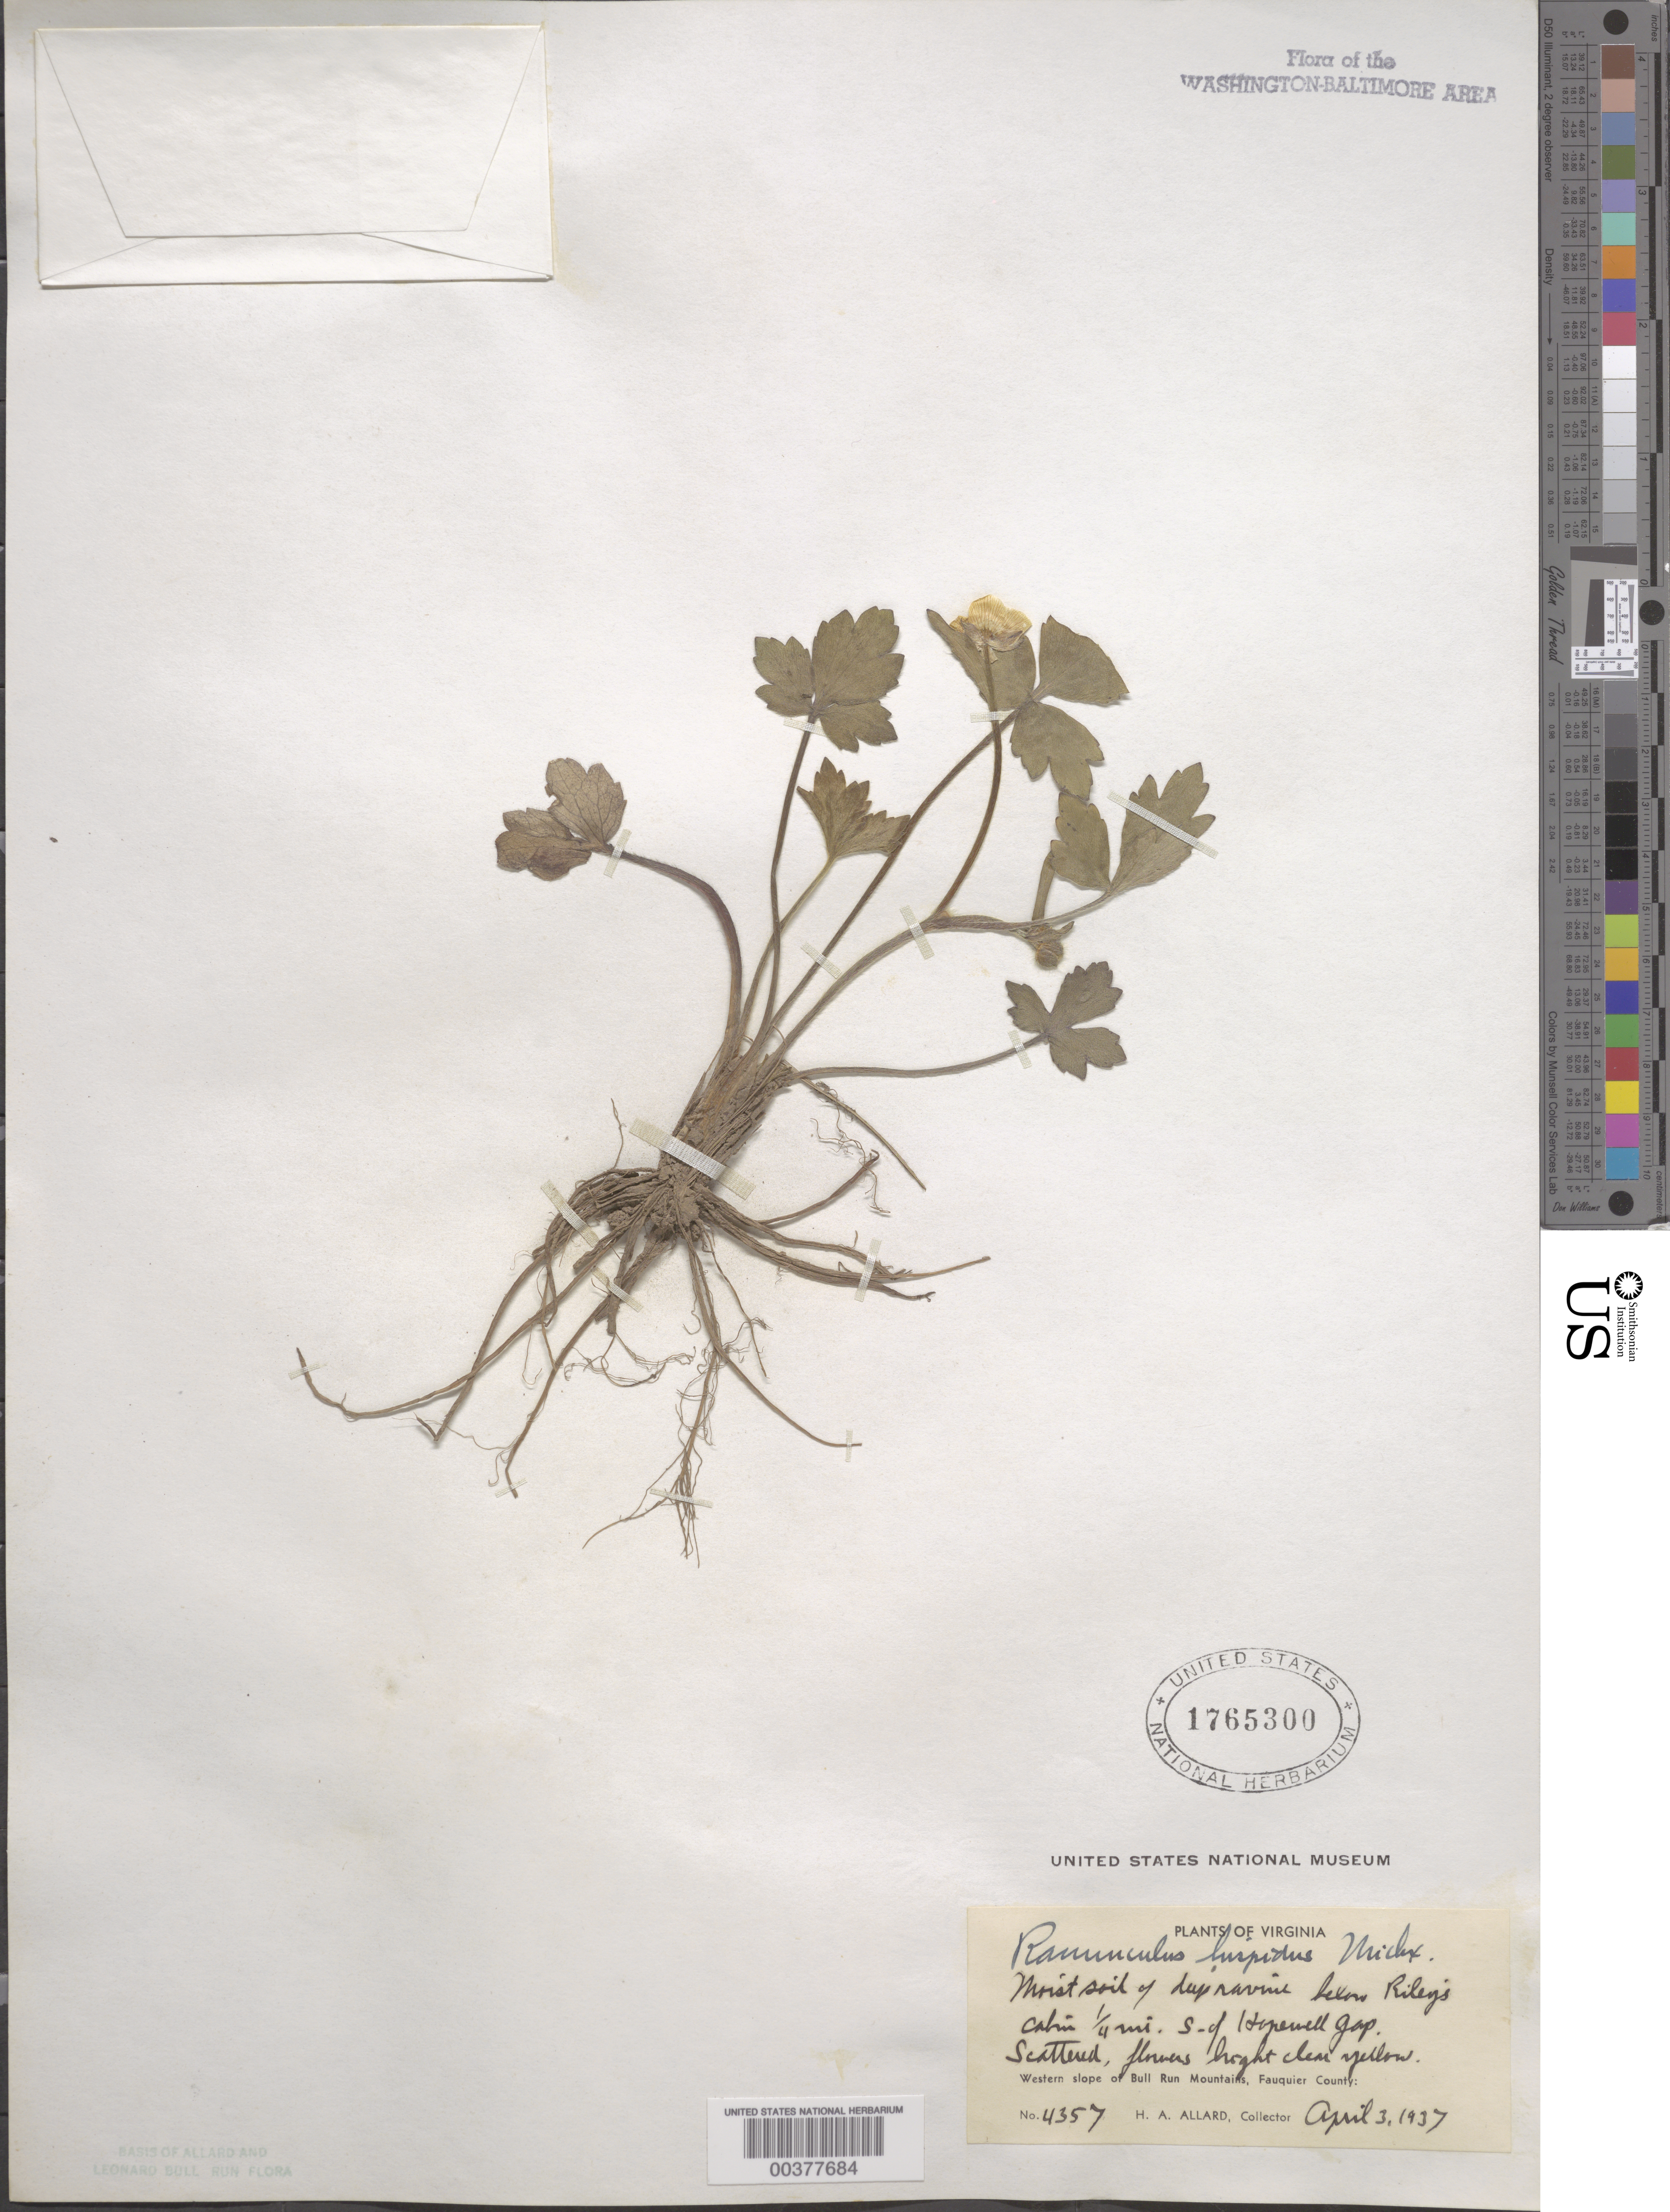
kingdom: Plantae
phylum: Tracheophyta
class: Magnoliopsida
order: Ranunculales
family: Ranunculaceae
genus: Ranunculus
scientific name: Ranunculus hispidus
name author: Michx.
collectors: H. A. Allard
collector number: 4357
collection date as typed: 03 Apr 1937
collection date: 1937-04-03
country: United States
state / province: Virginia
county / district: Fauquier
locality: South of Hopewell Gap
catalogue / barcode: US 1765300